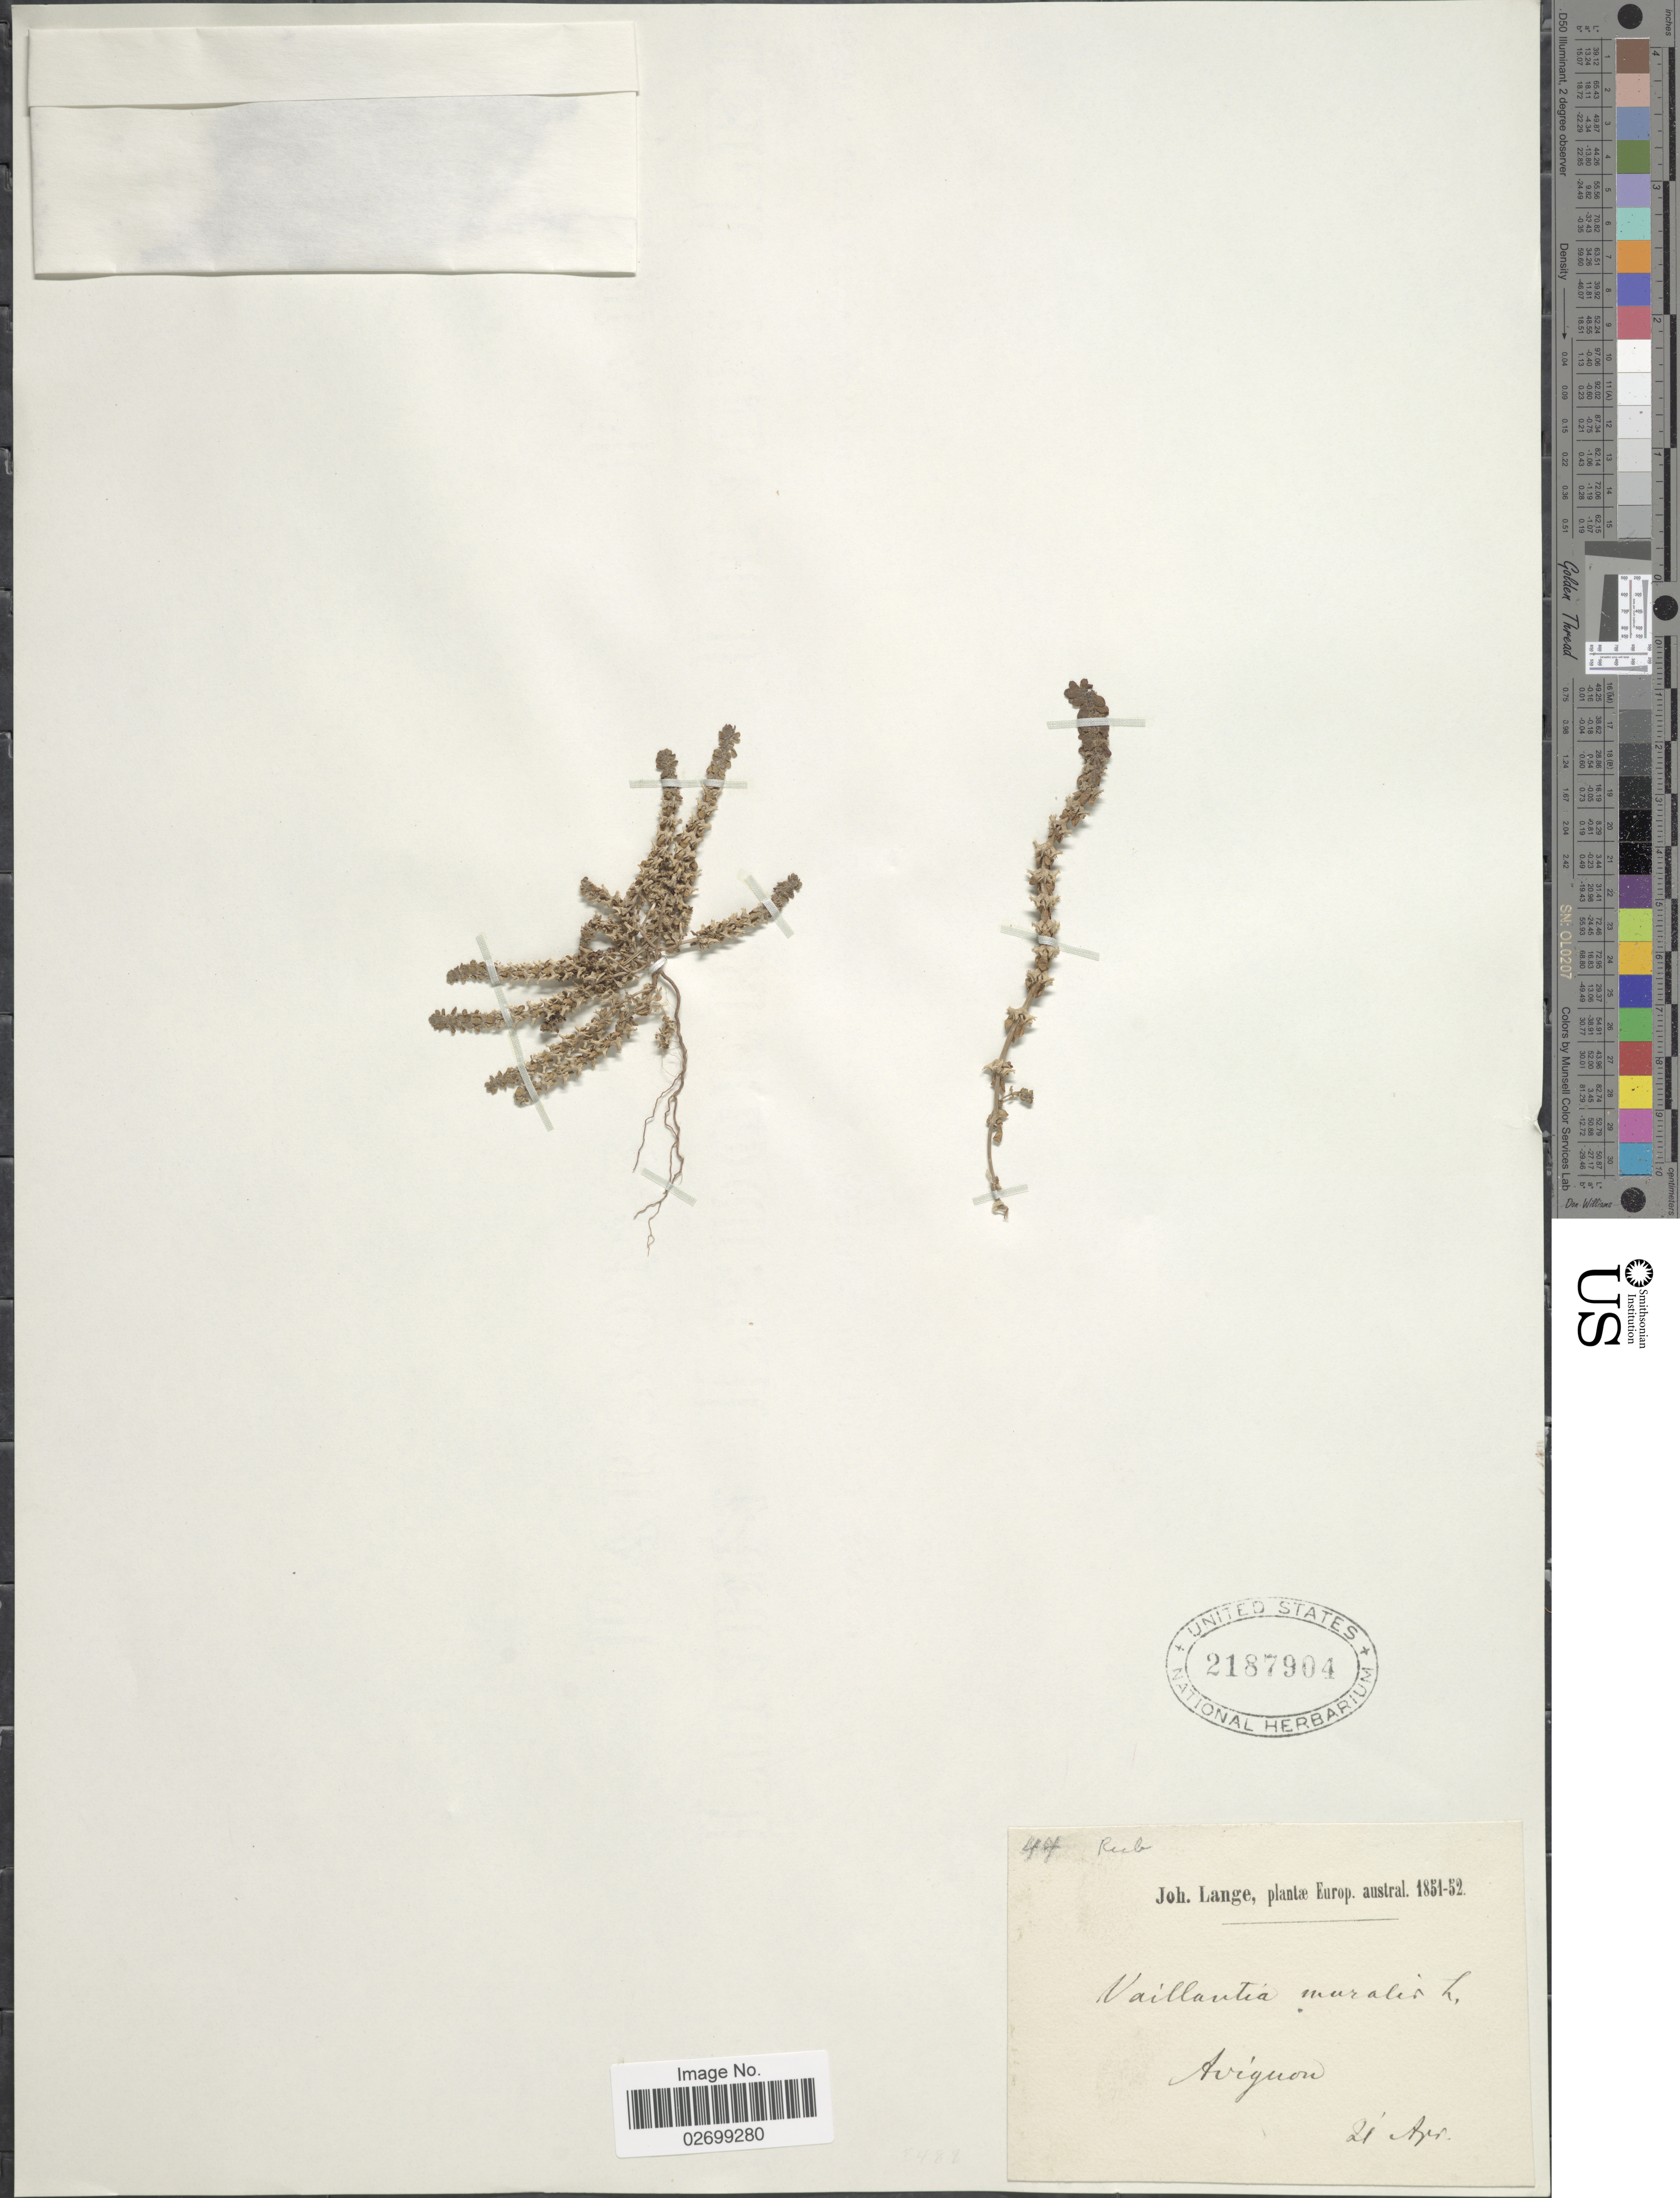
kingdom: Plantae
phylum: Tracheophyta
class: Magnoliopsida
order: Gentianales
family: Rubiaceae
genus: Valantia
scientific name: Valantia muralis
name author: L.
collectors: J. M. C. Lange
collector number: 44?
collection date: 1851-04-21/1852-04-21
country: France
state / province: Provence-Alpes-Côte d'Azur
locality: Europ. austral. Avignon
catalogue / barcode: US 2187904